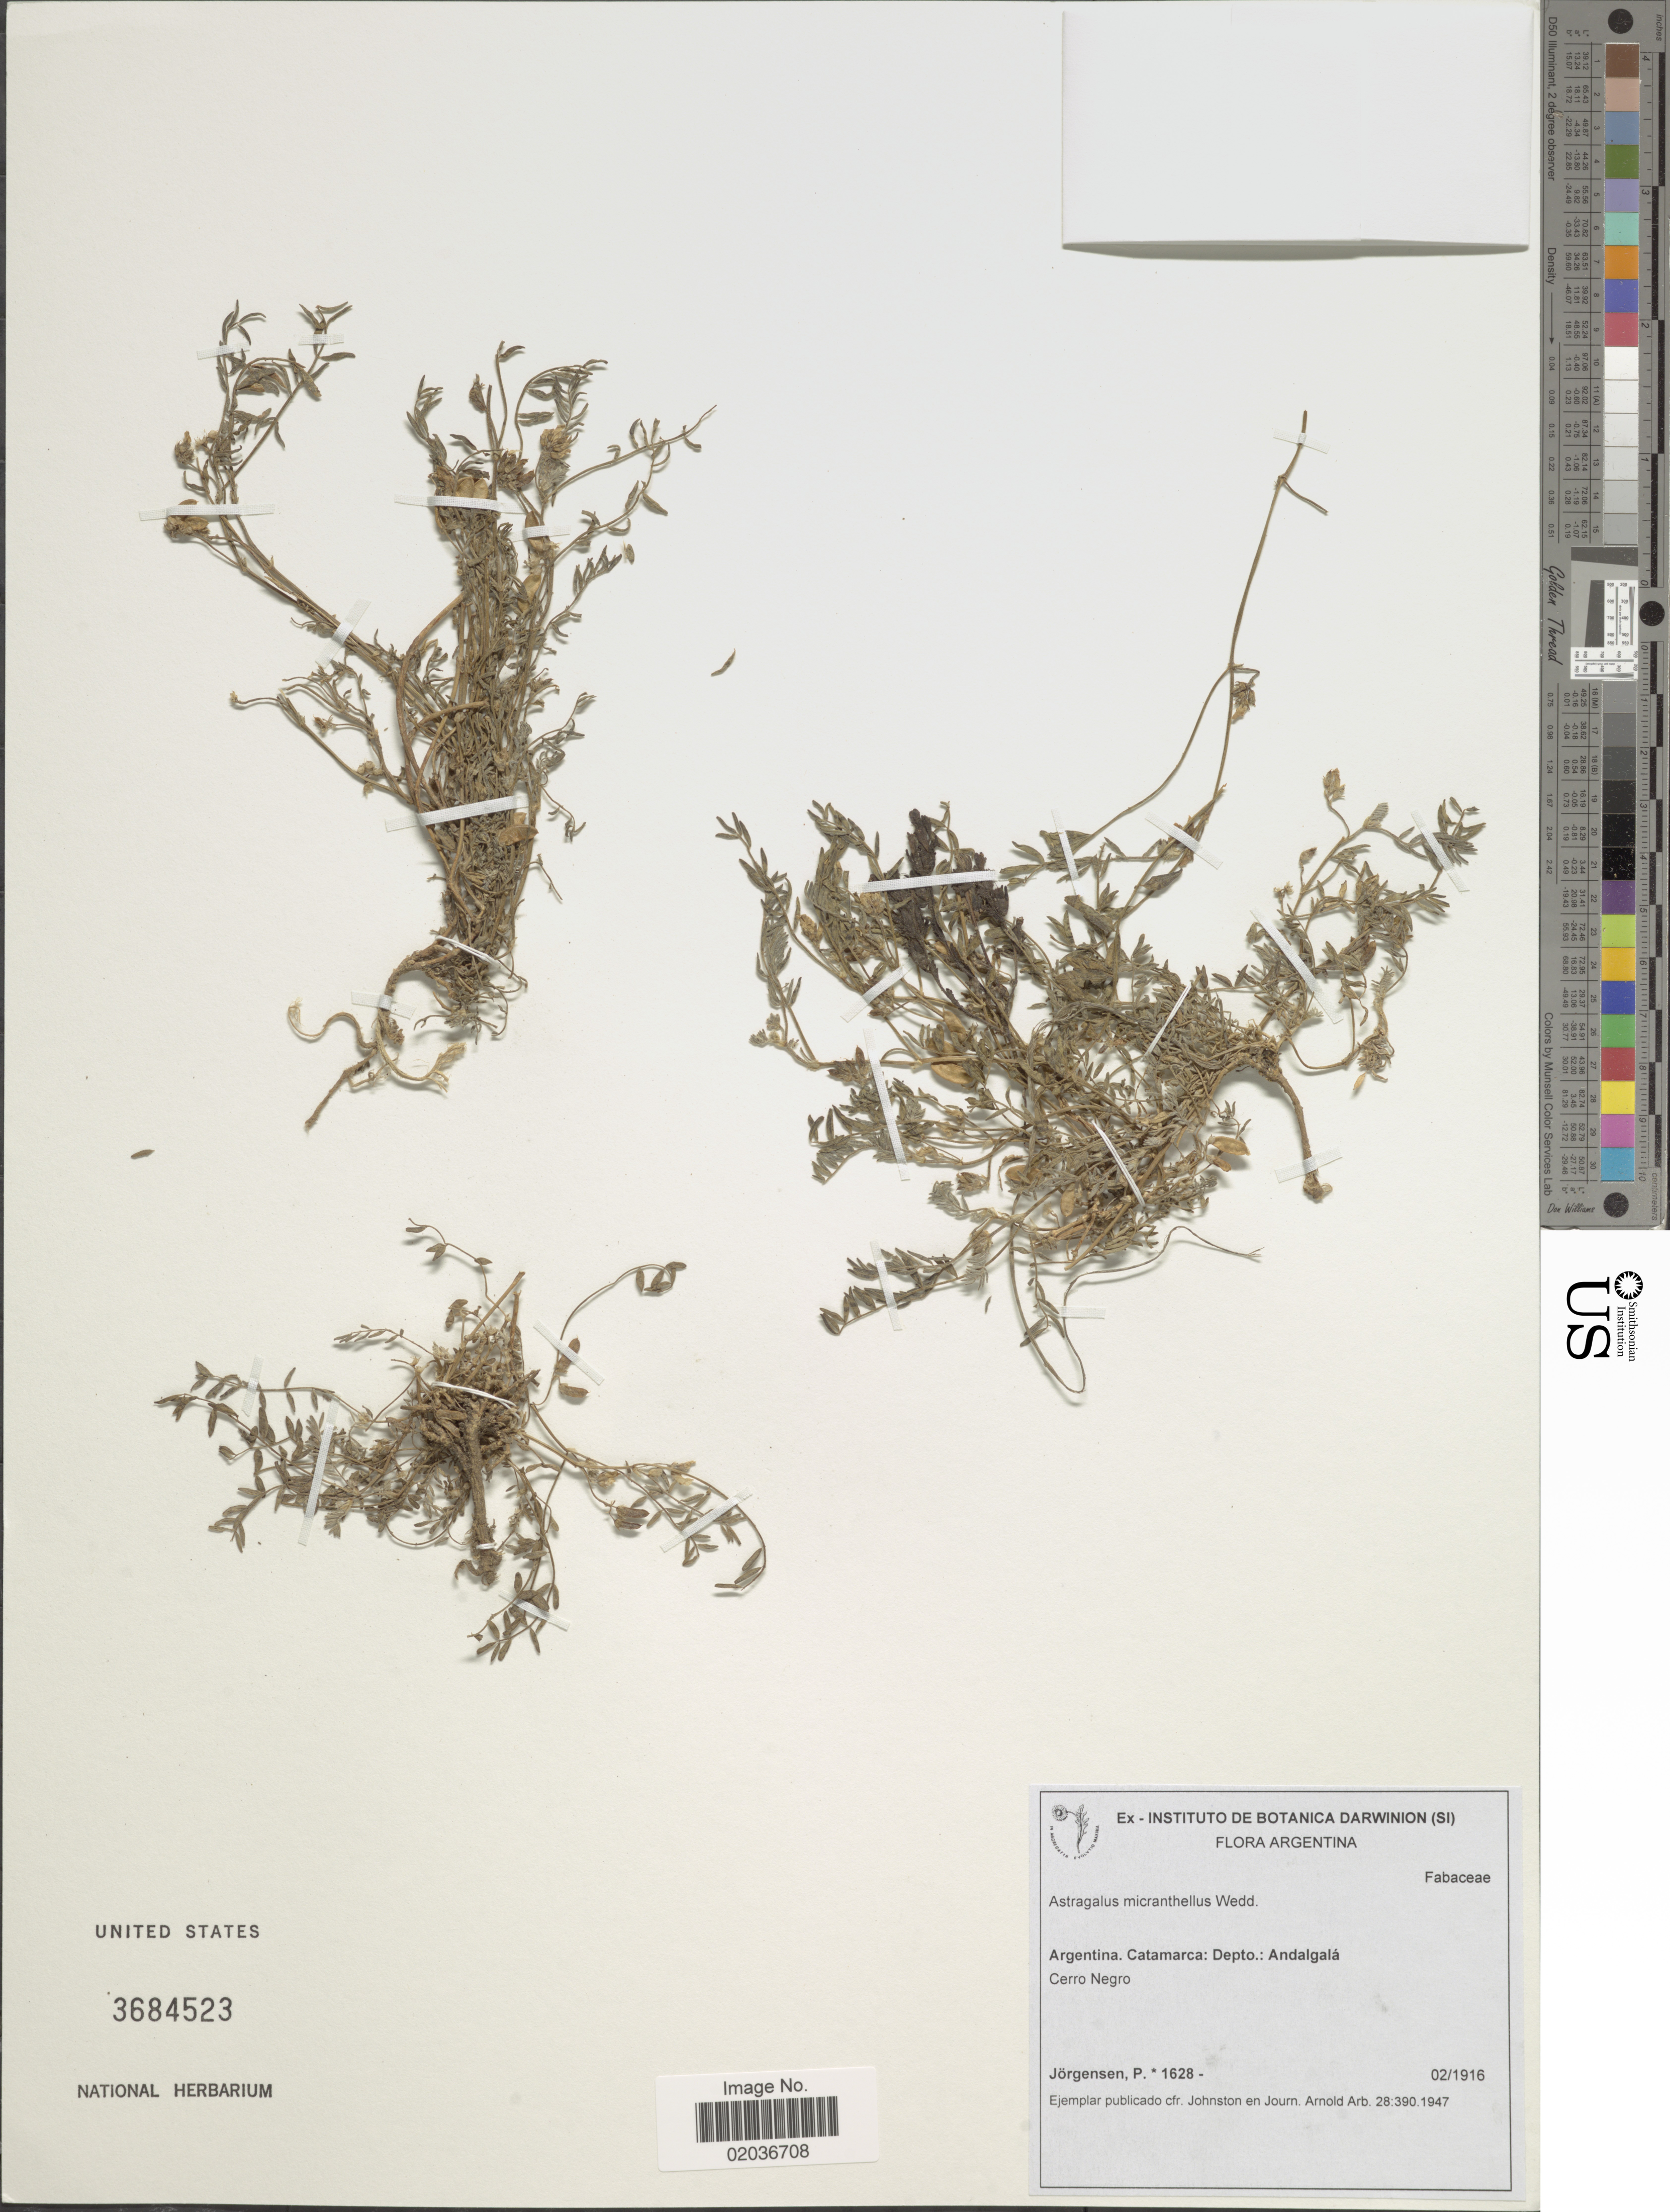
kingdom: Plantae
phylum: Tracheophyta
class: Magnoliopsida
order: Fabales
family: Fabaceae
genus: Astragalus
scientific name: Astragalus micranthellus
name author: Wedd.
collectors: P. Jörgensen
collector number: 1628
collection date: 1916-02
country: Argentina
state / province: Catamarca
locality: Catamarca: Depto: Andalgalá. Cerro Negro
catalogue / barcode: US 3684523